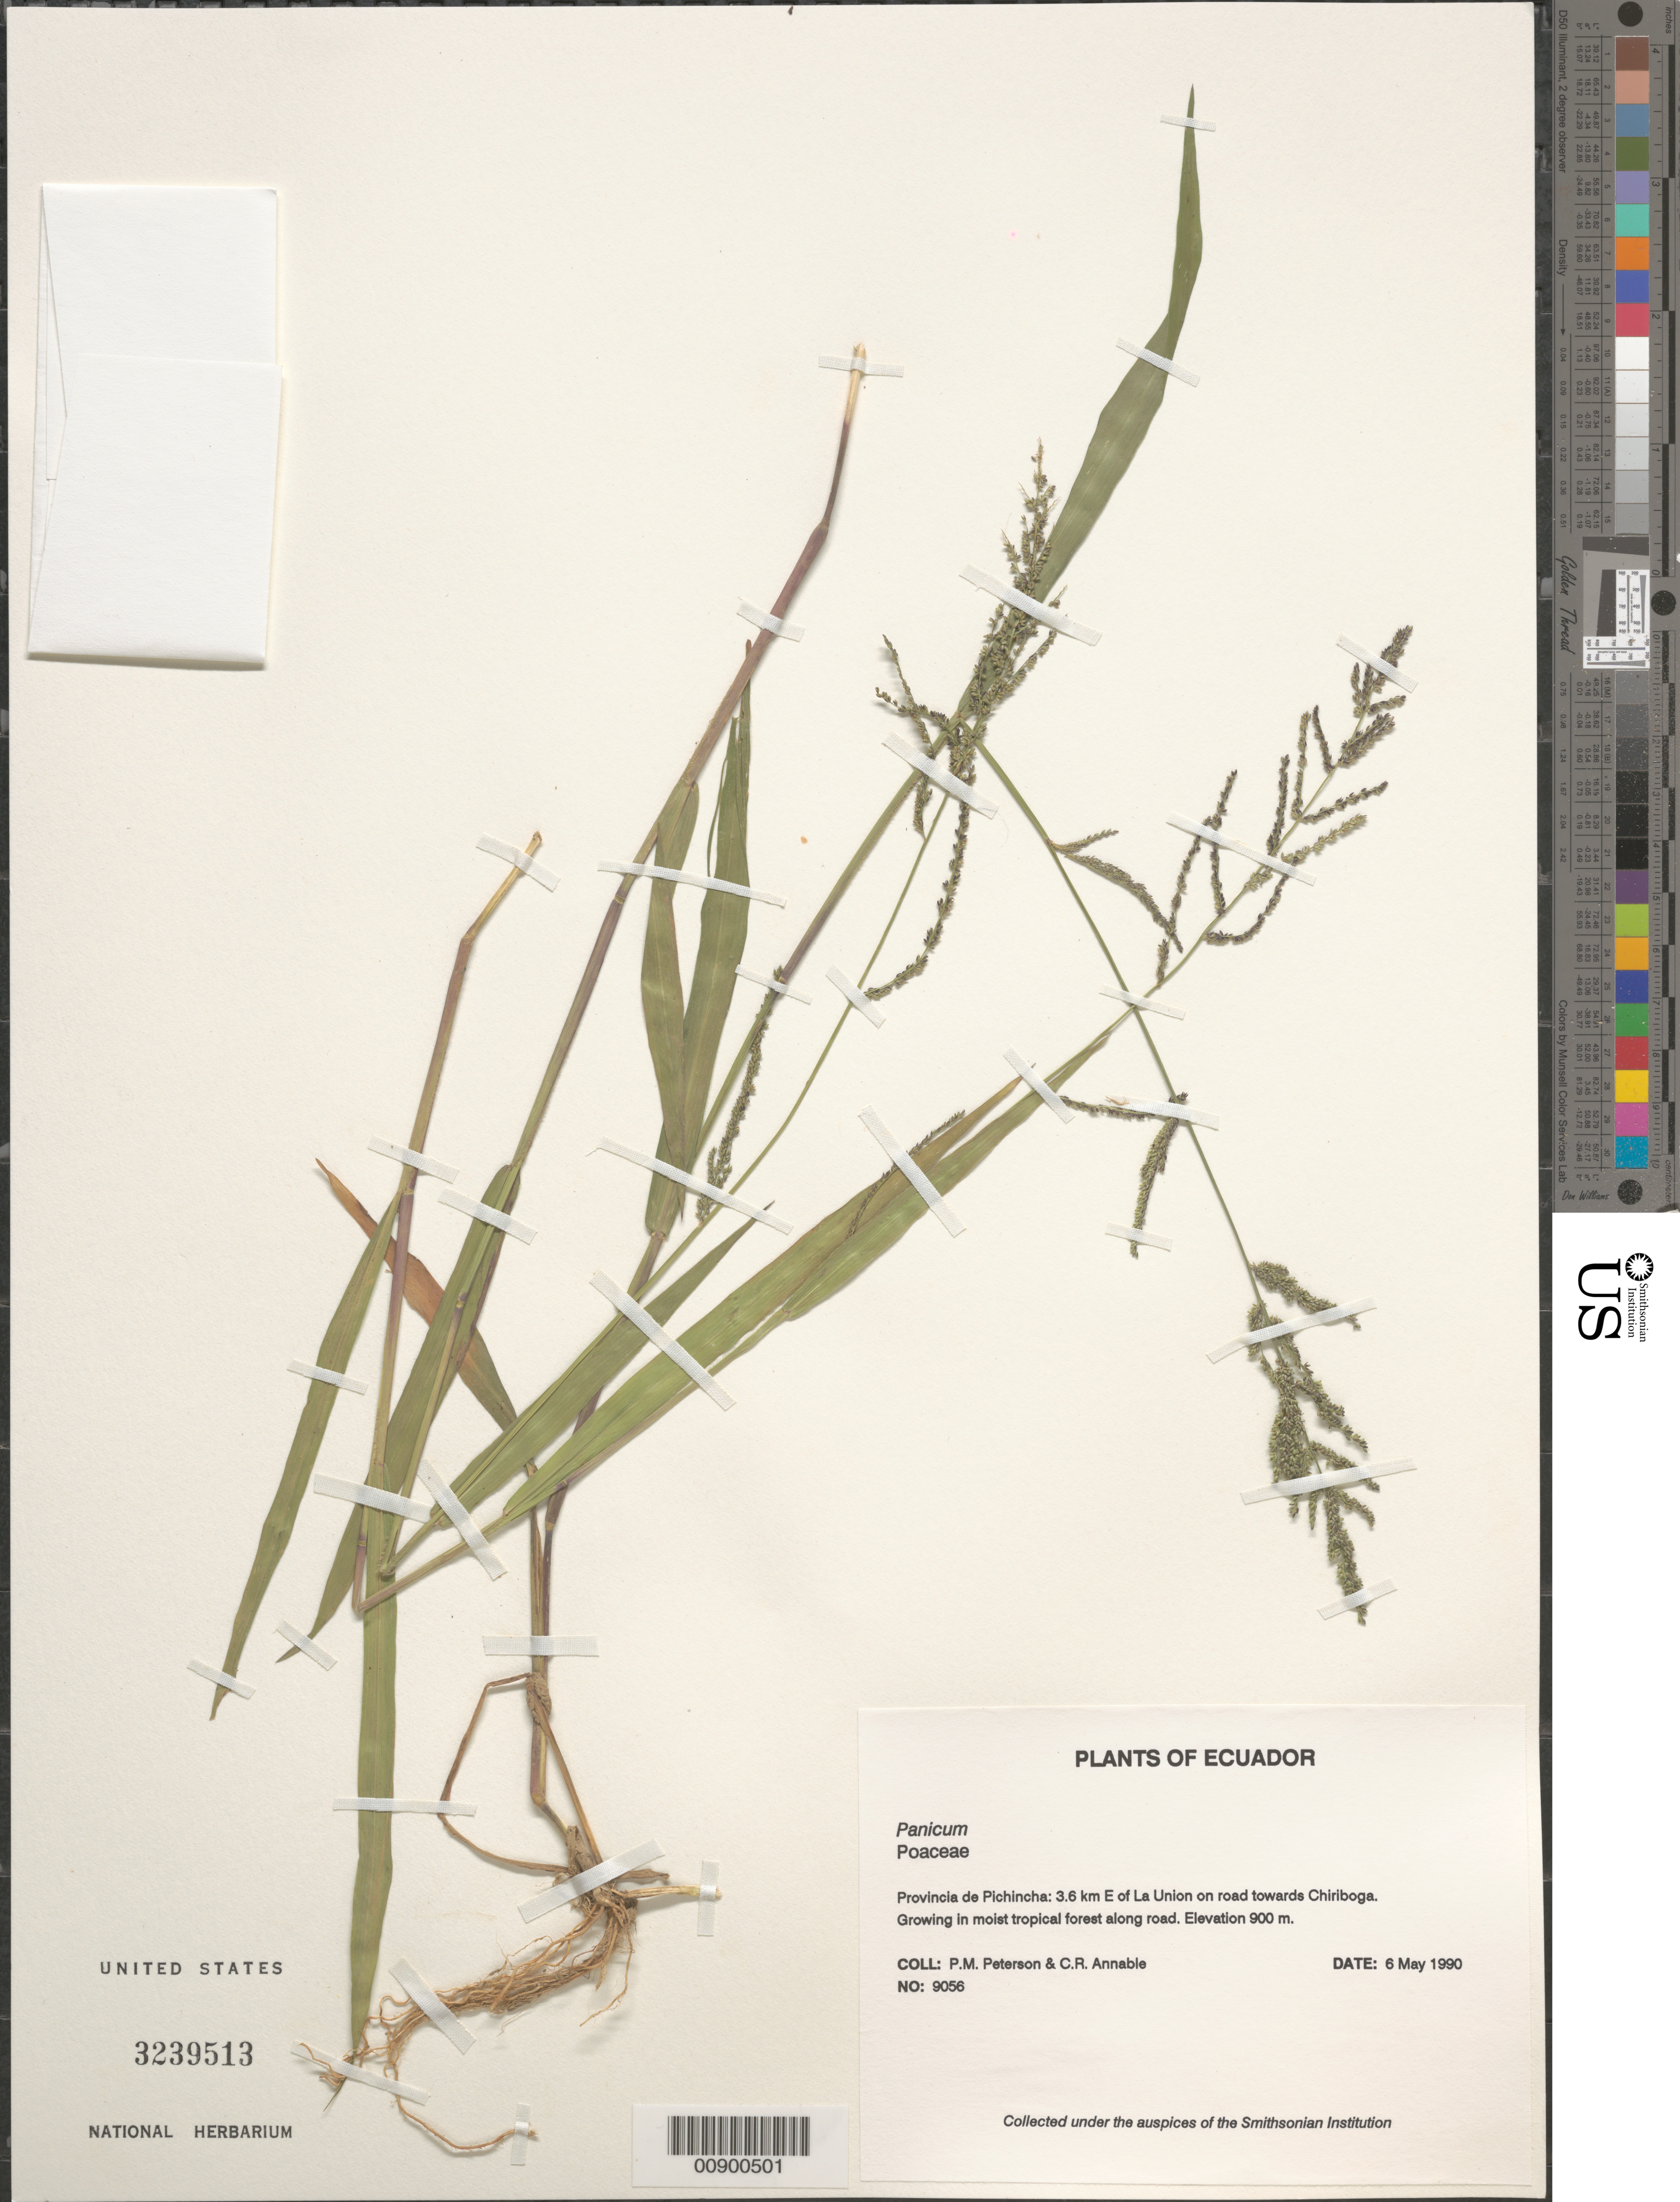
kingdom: Plantae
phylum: Tracheophyta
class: Liliopsida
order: Poales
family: Poaceae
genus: Panicum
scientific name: Panicum sp.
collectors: P. M. Peterson & C. R. Annable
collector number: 09056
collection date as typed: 06 May 1990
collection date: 1990-05-06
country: Ecuador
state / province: Pichincha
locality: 3.6 km E of La Union on road towards Chiriboga.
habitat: Growing in moist tropical forest along road.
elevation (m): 900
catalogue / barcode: US 3239513